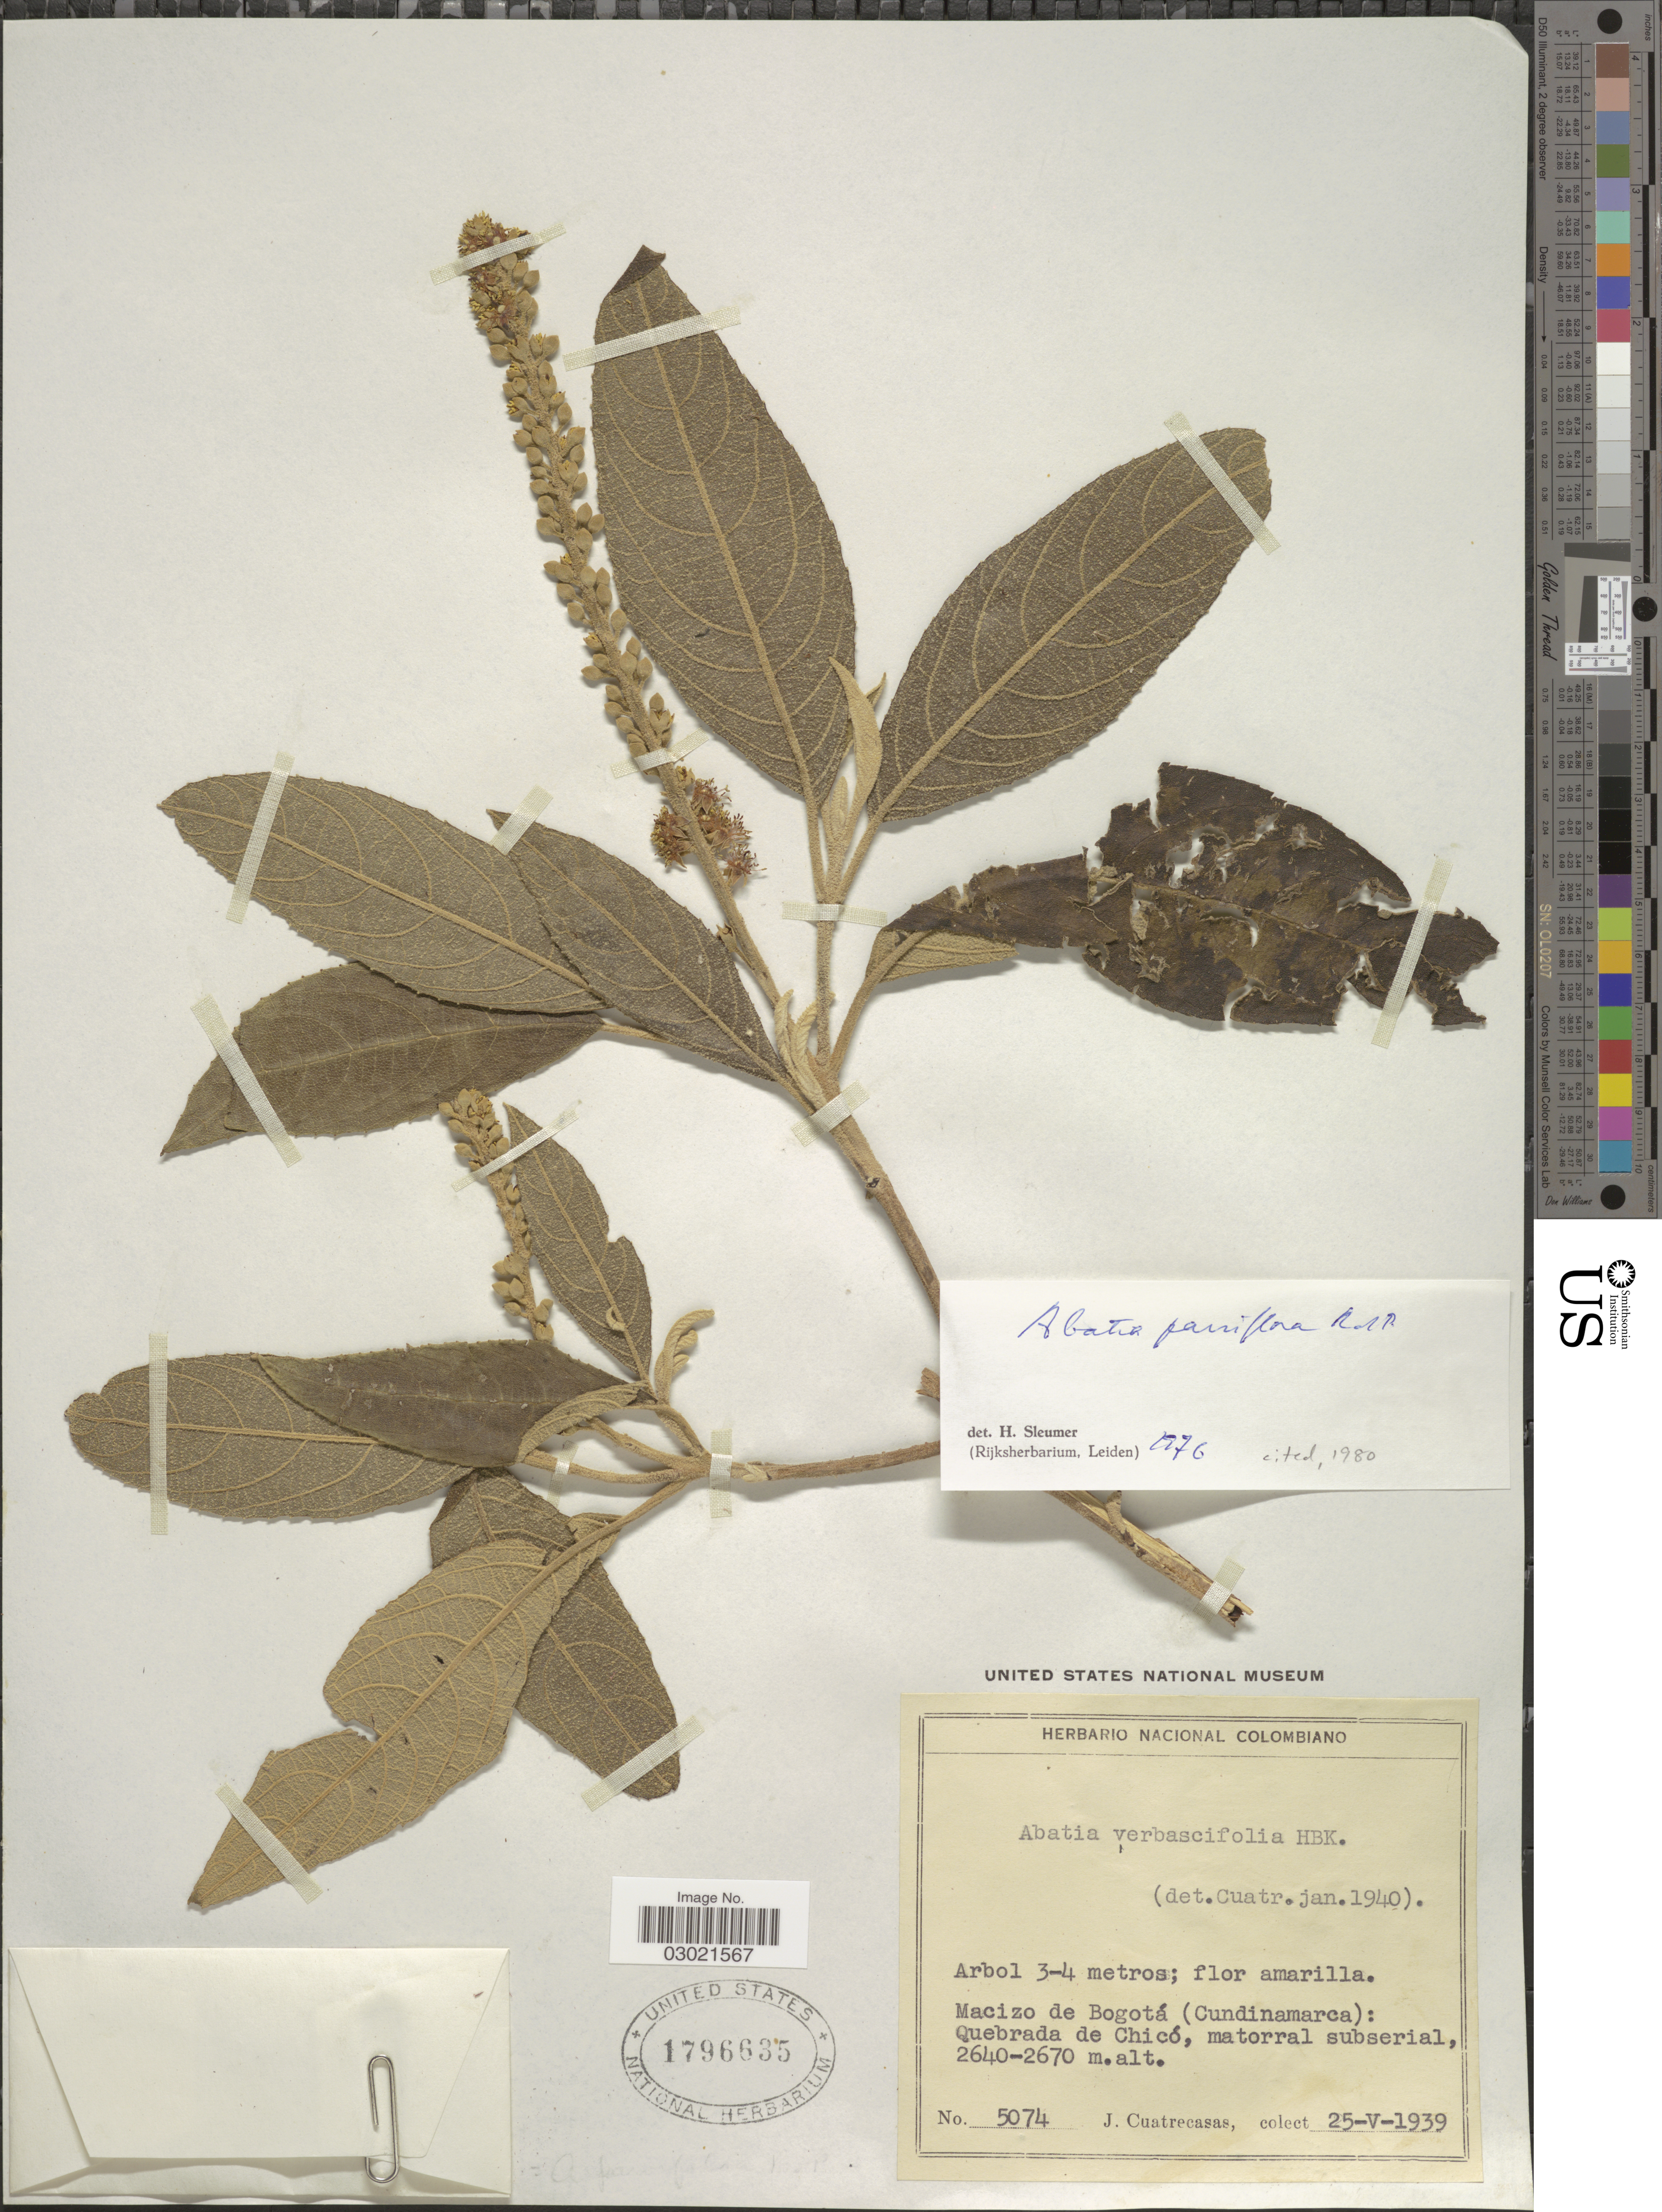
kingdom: Plantae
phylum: Tracheophyta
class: Magnoliopsida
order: Malpighiales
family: Salicaceae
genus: Abatia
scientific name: Abatia parviflora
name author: Ruiz & Pav.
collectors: J. Cuatrecasas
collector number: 5074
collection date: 1939-05-25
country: Colombia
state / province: Cundinamarca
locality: Macizo de Bogotá (Cundinamarca): Quebrada de Chicó.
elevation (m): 2640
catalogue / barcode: US 1796635